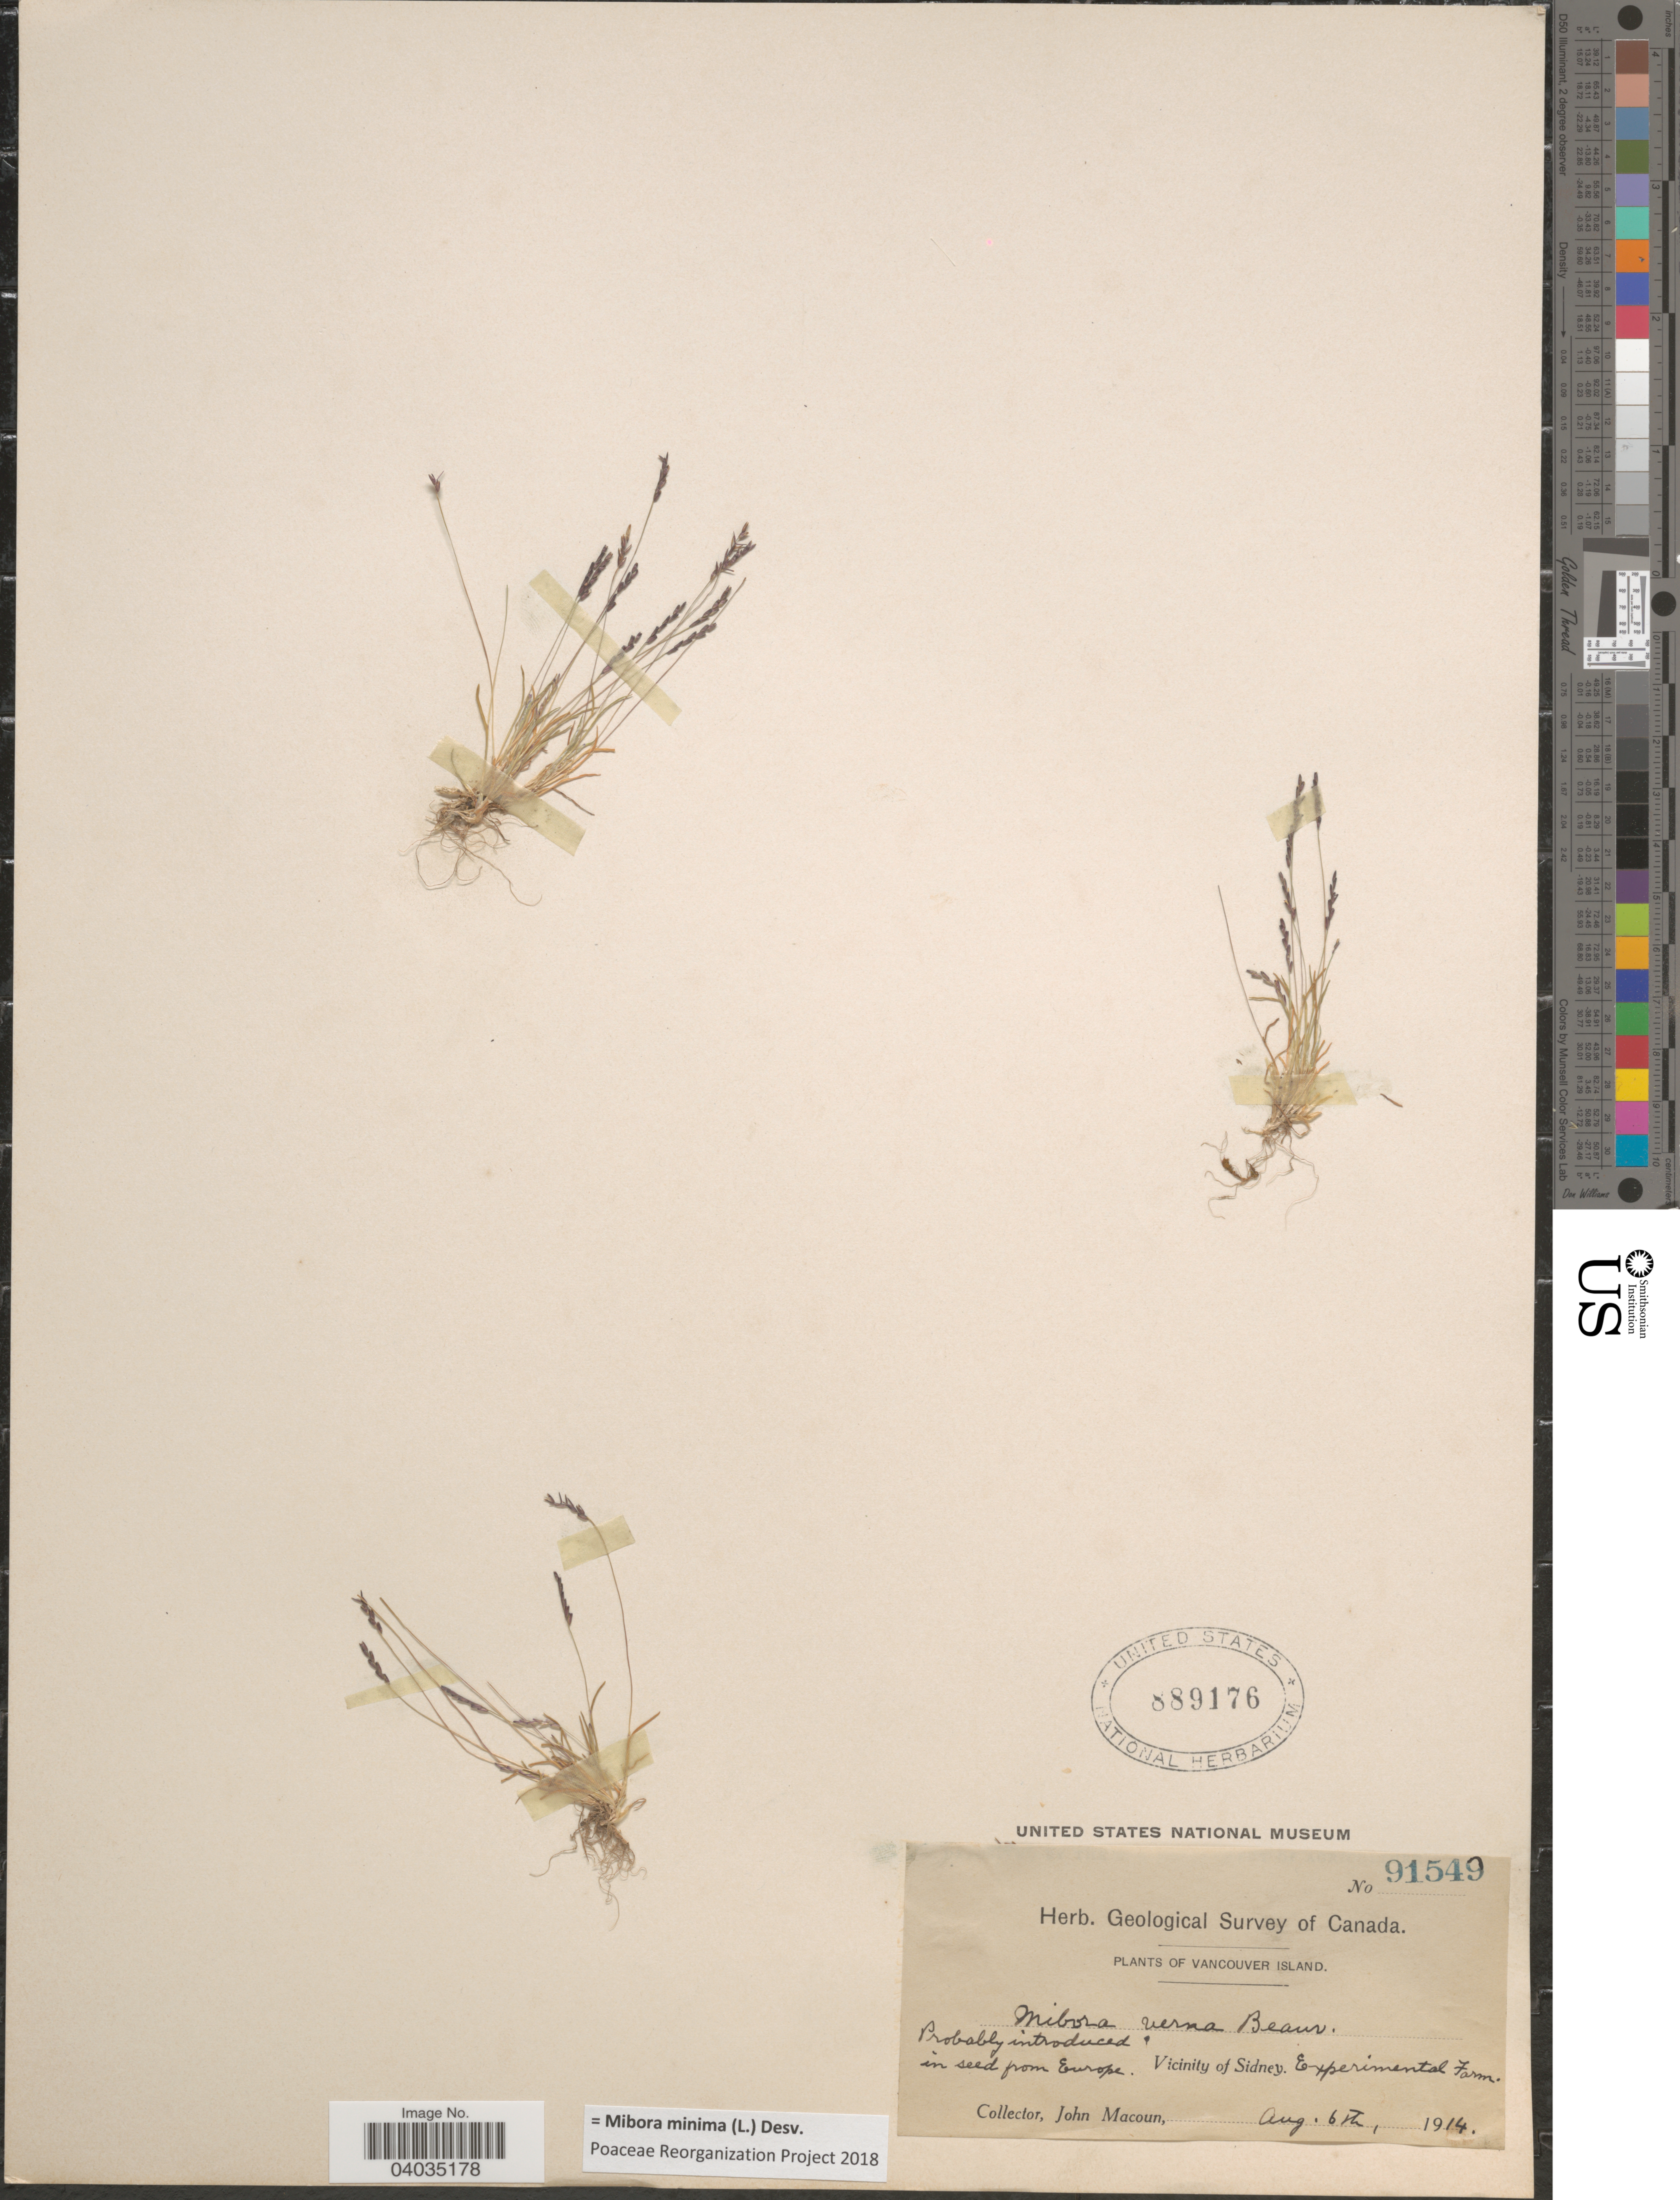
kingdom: Plantae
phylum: Tracheophyta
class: Liliopsida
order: Poales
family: Poaceae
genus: Mibora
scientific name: Mibora minima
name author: (L.) Desv.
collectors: J. Macoun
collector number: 91549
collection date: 1914-08-06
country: Canada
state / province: British Columbia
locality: Vancouver Island. Vicinity of Sidney. Experimental Farm.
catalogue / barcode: US 889176